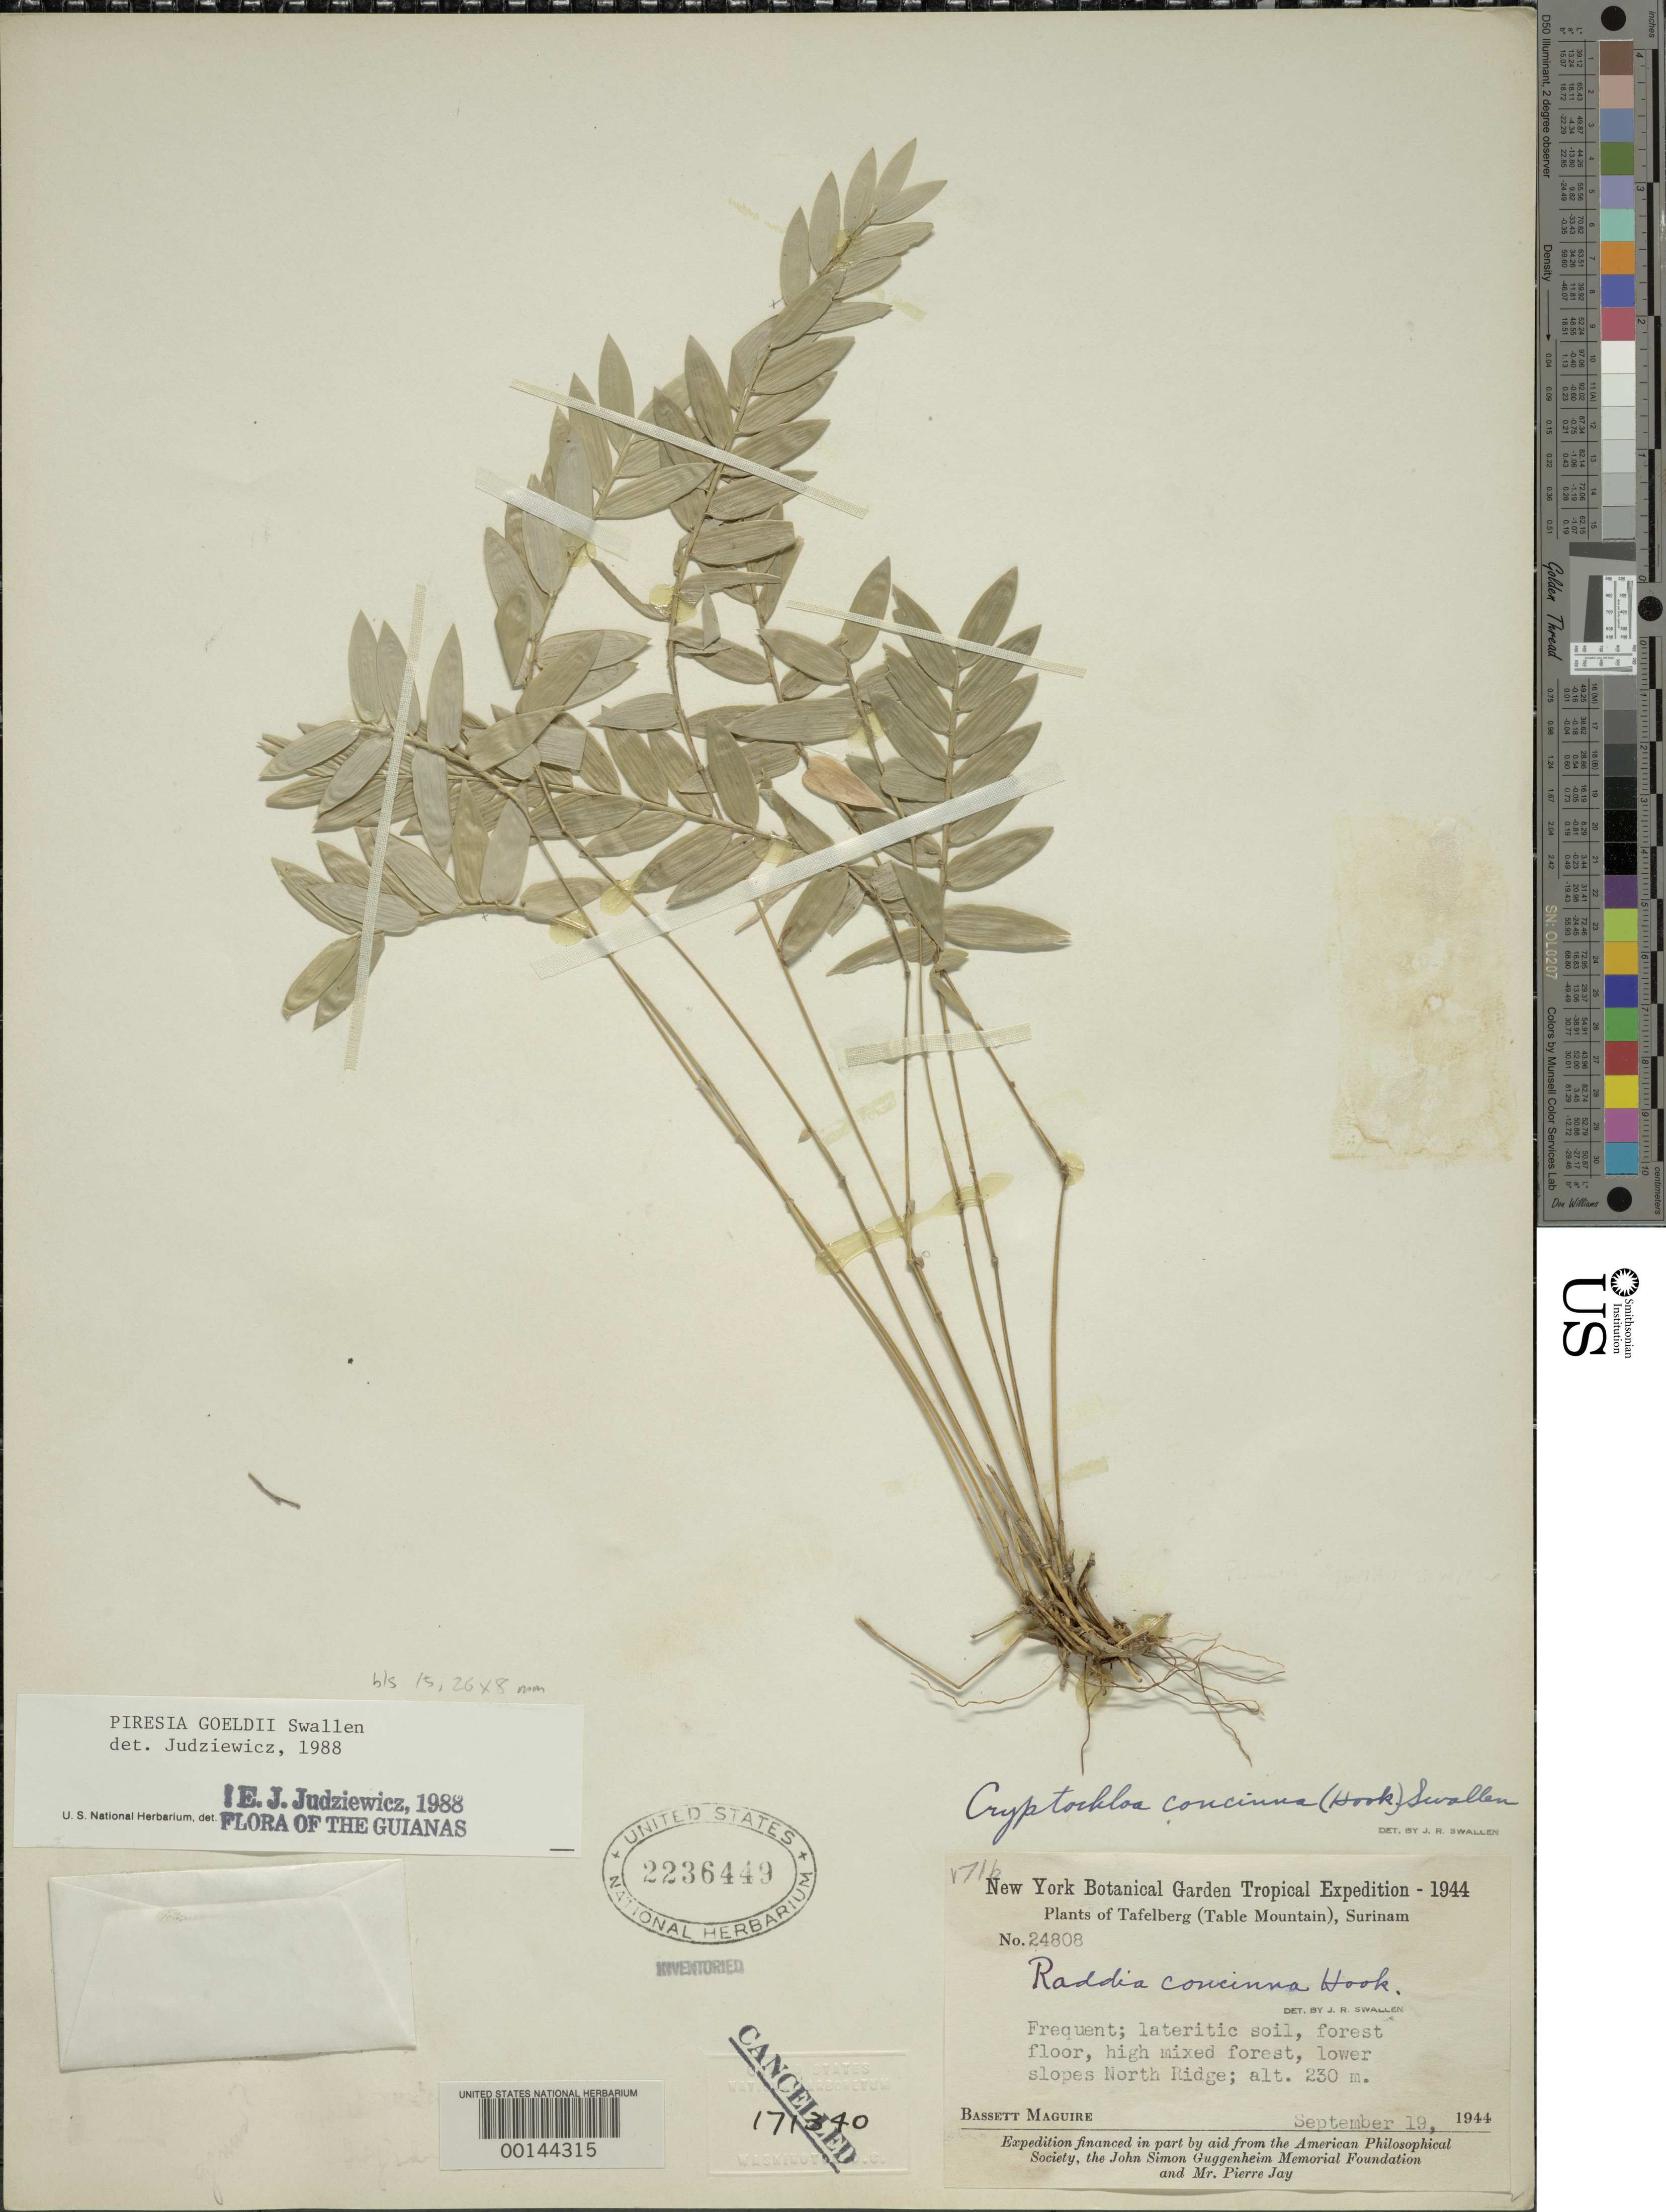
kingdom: Plantae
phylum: Tracheophyta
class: Liliopsida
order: Poales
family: Poaceae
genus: Piresia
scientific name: Piresia goeldii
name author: Swallen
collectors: B. Maguire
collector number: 24808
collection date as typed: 19 Sep 1944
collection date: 1944-09-19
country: Suriname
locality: Tafelberg, table mt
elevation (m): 230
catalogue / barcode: US 2236449